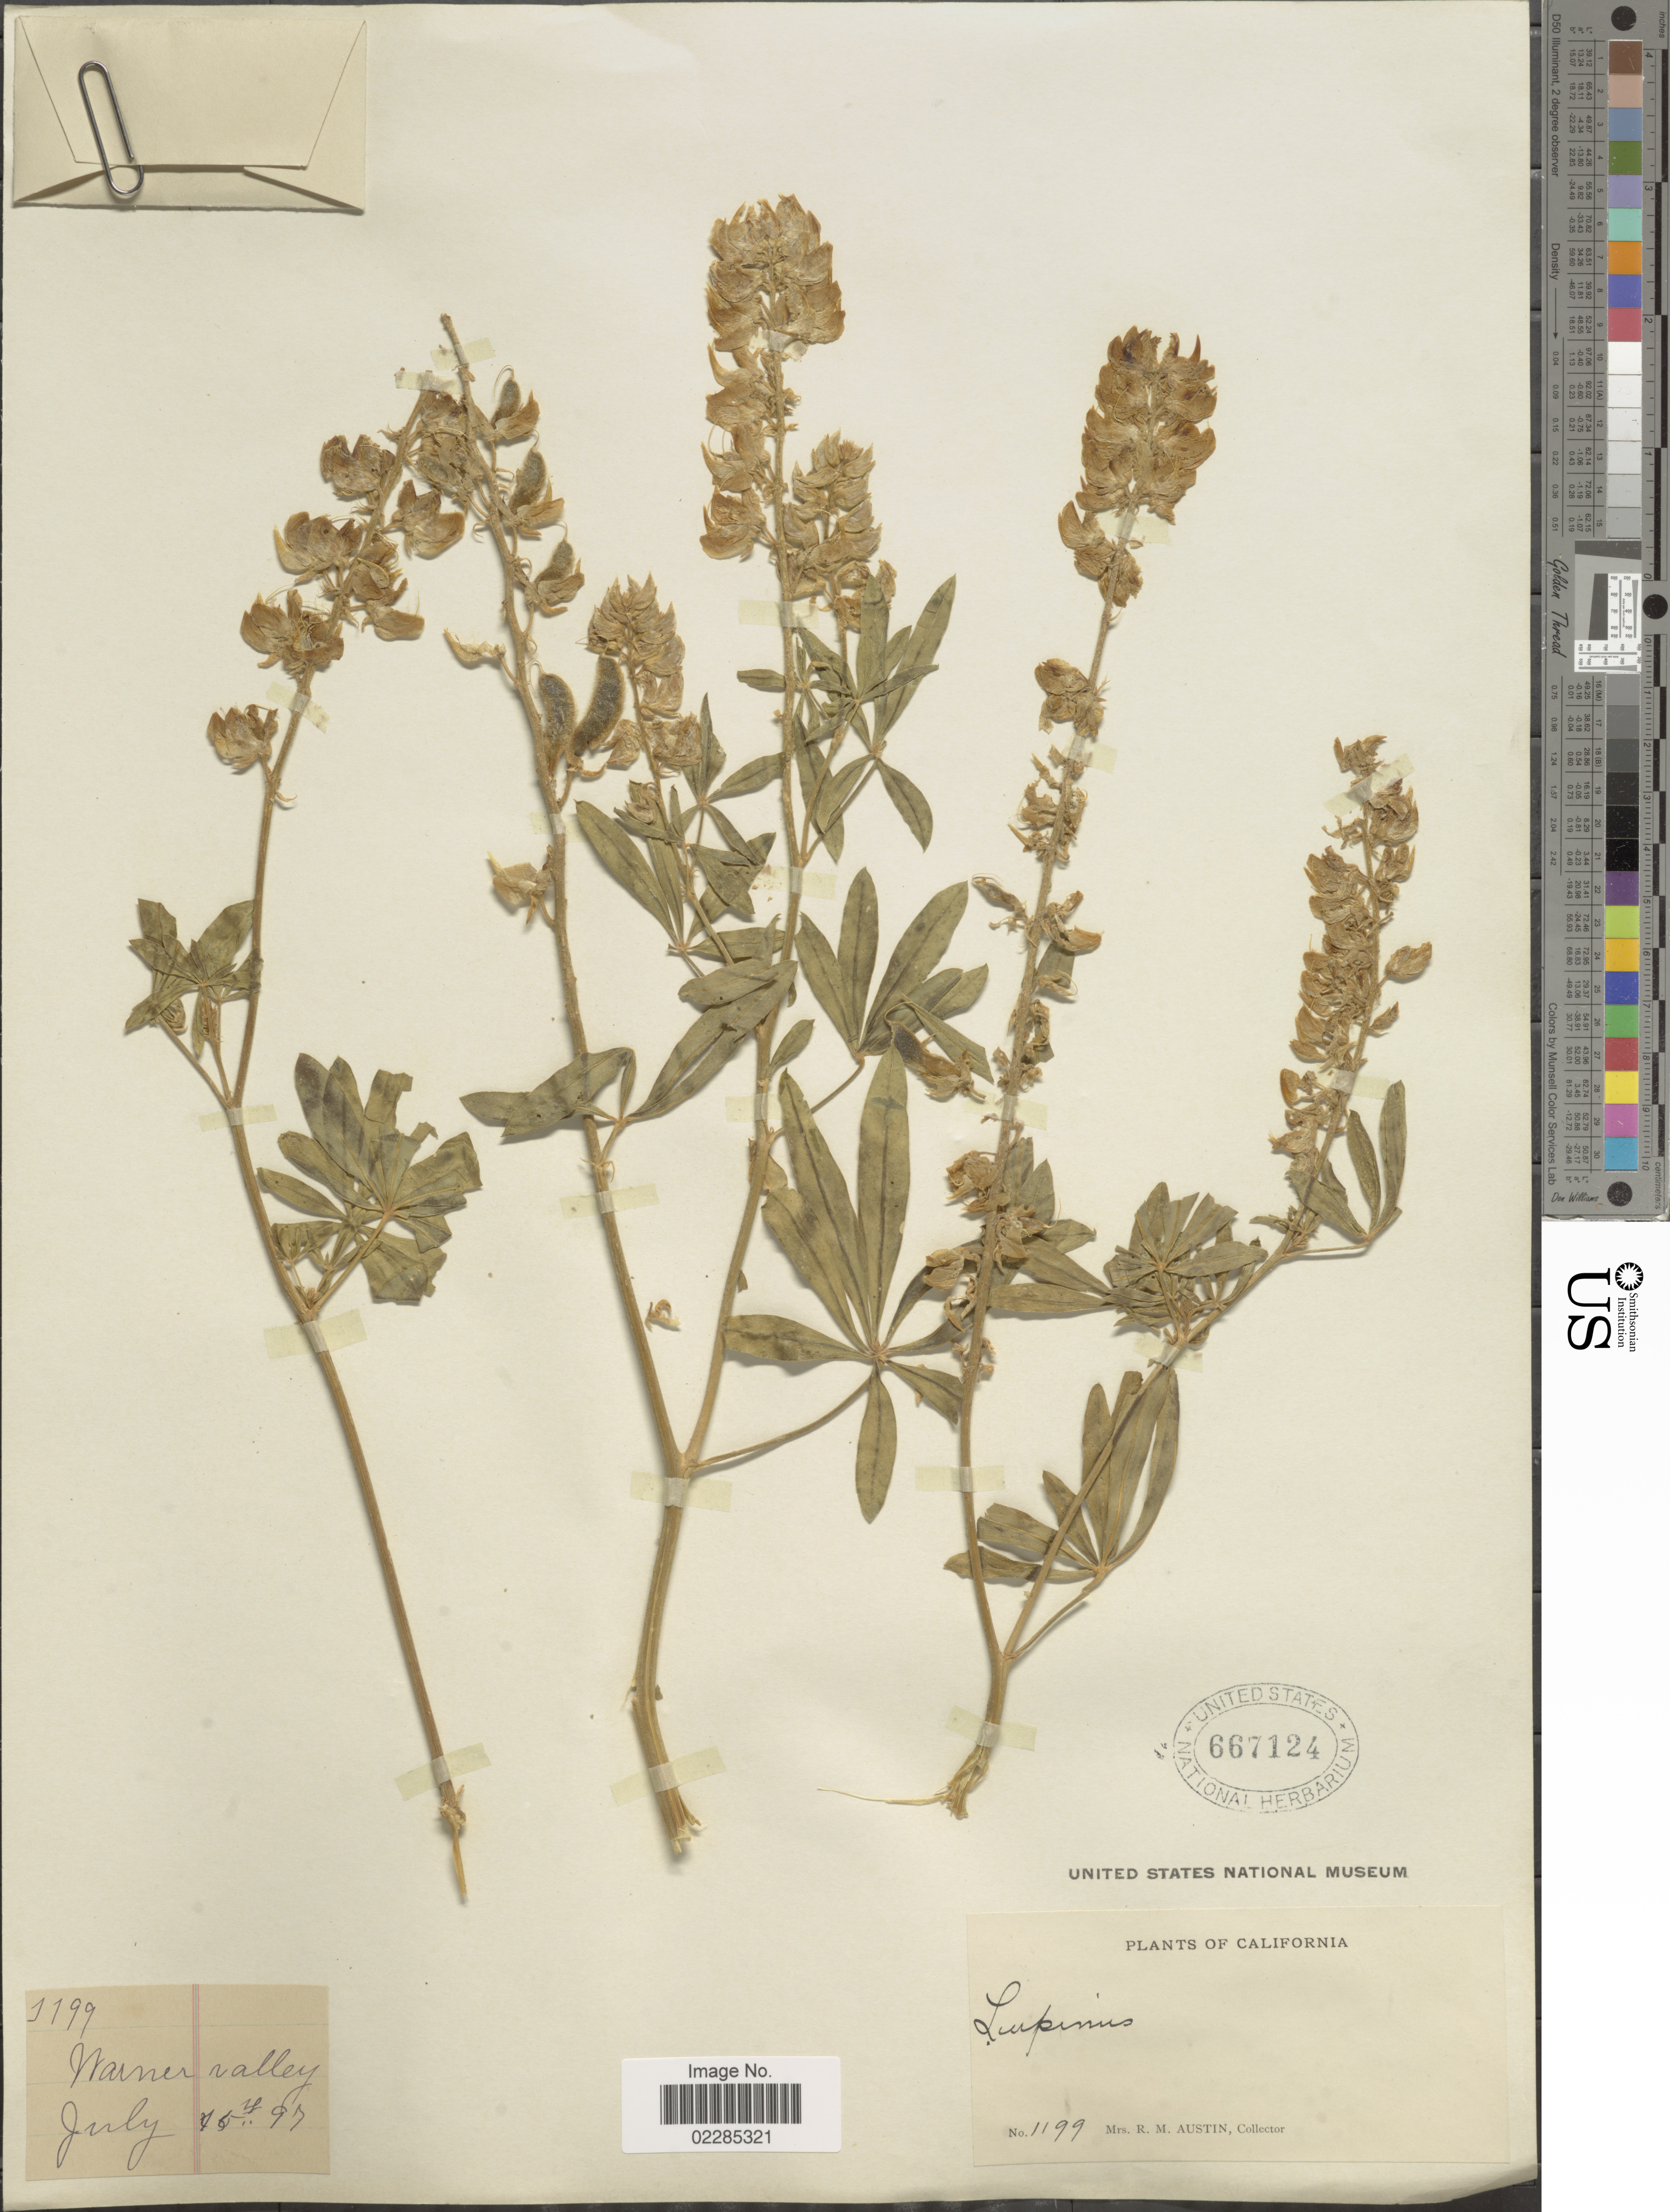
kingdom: Plantae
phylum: Tracheophyta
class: Magnoliopsida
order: Fabales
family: Fabaceae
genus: Lupinus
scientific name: Lupinus formosus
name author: Greene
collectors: R. Austin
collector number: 1199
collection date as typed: Transcribed d/m/y: 15/7/97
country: United States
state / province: California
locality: Warner Valley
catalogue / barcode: US 667124